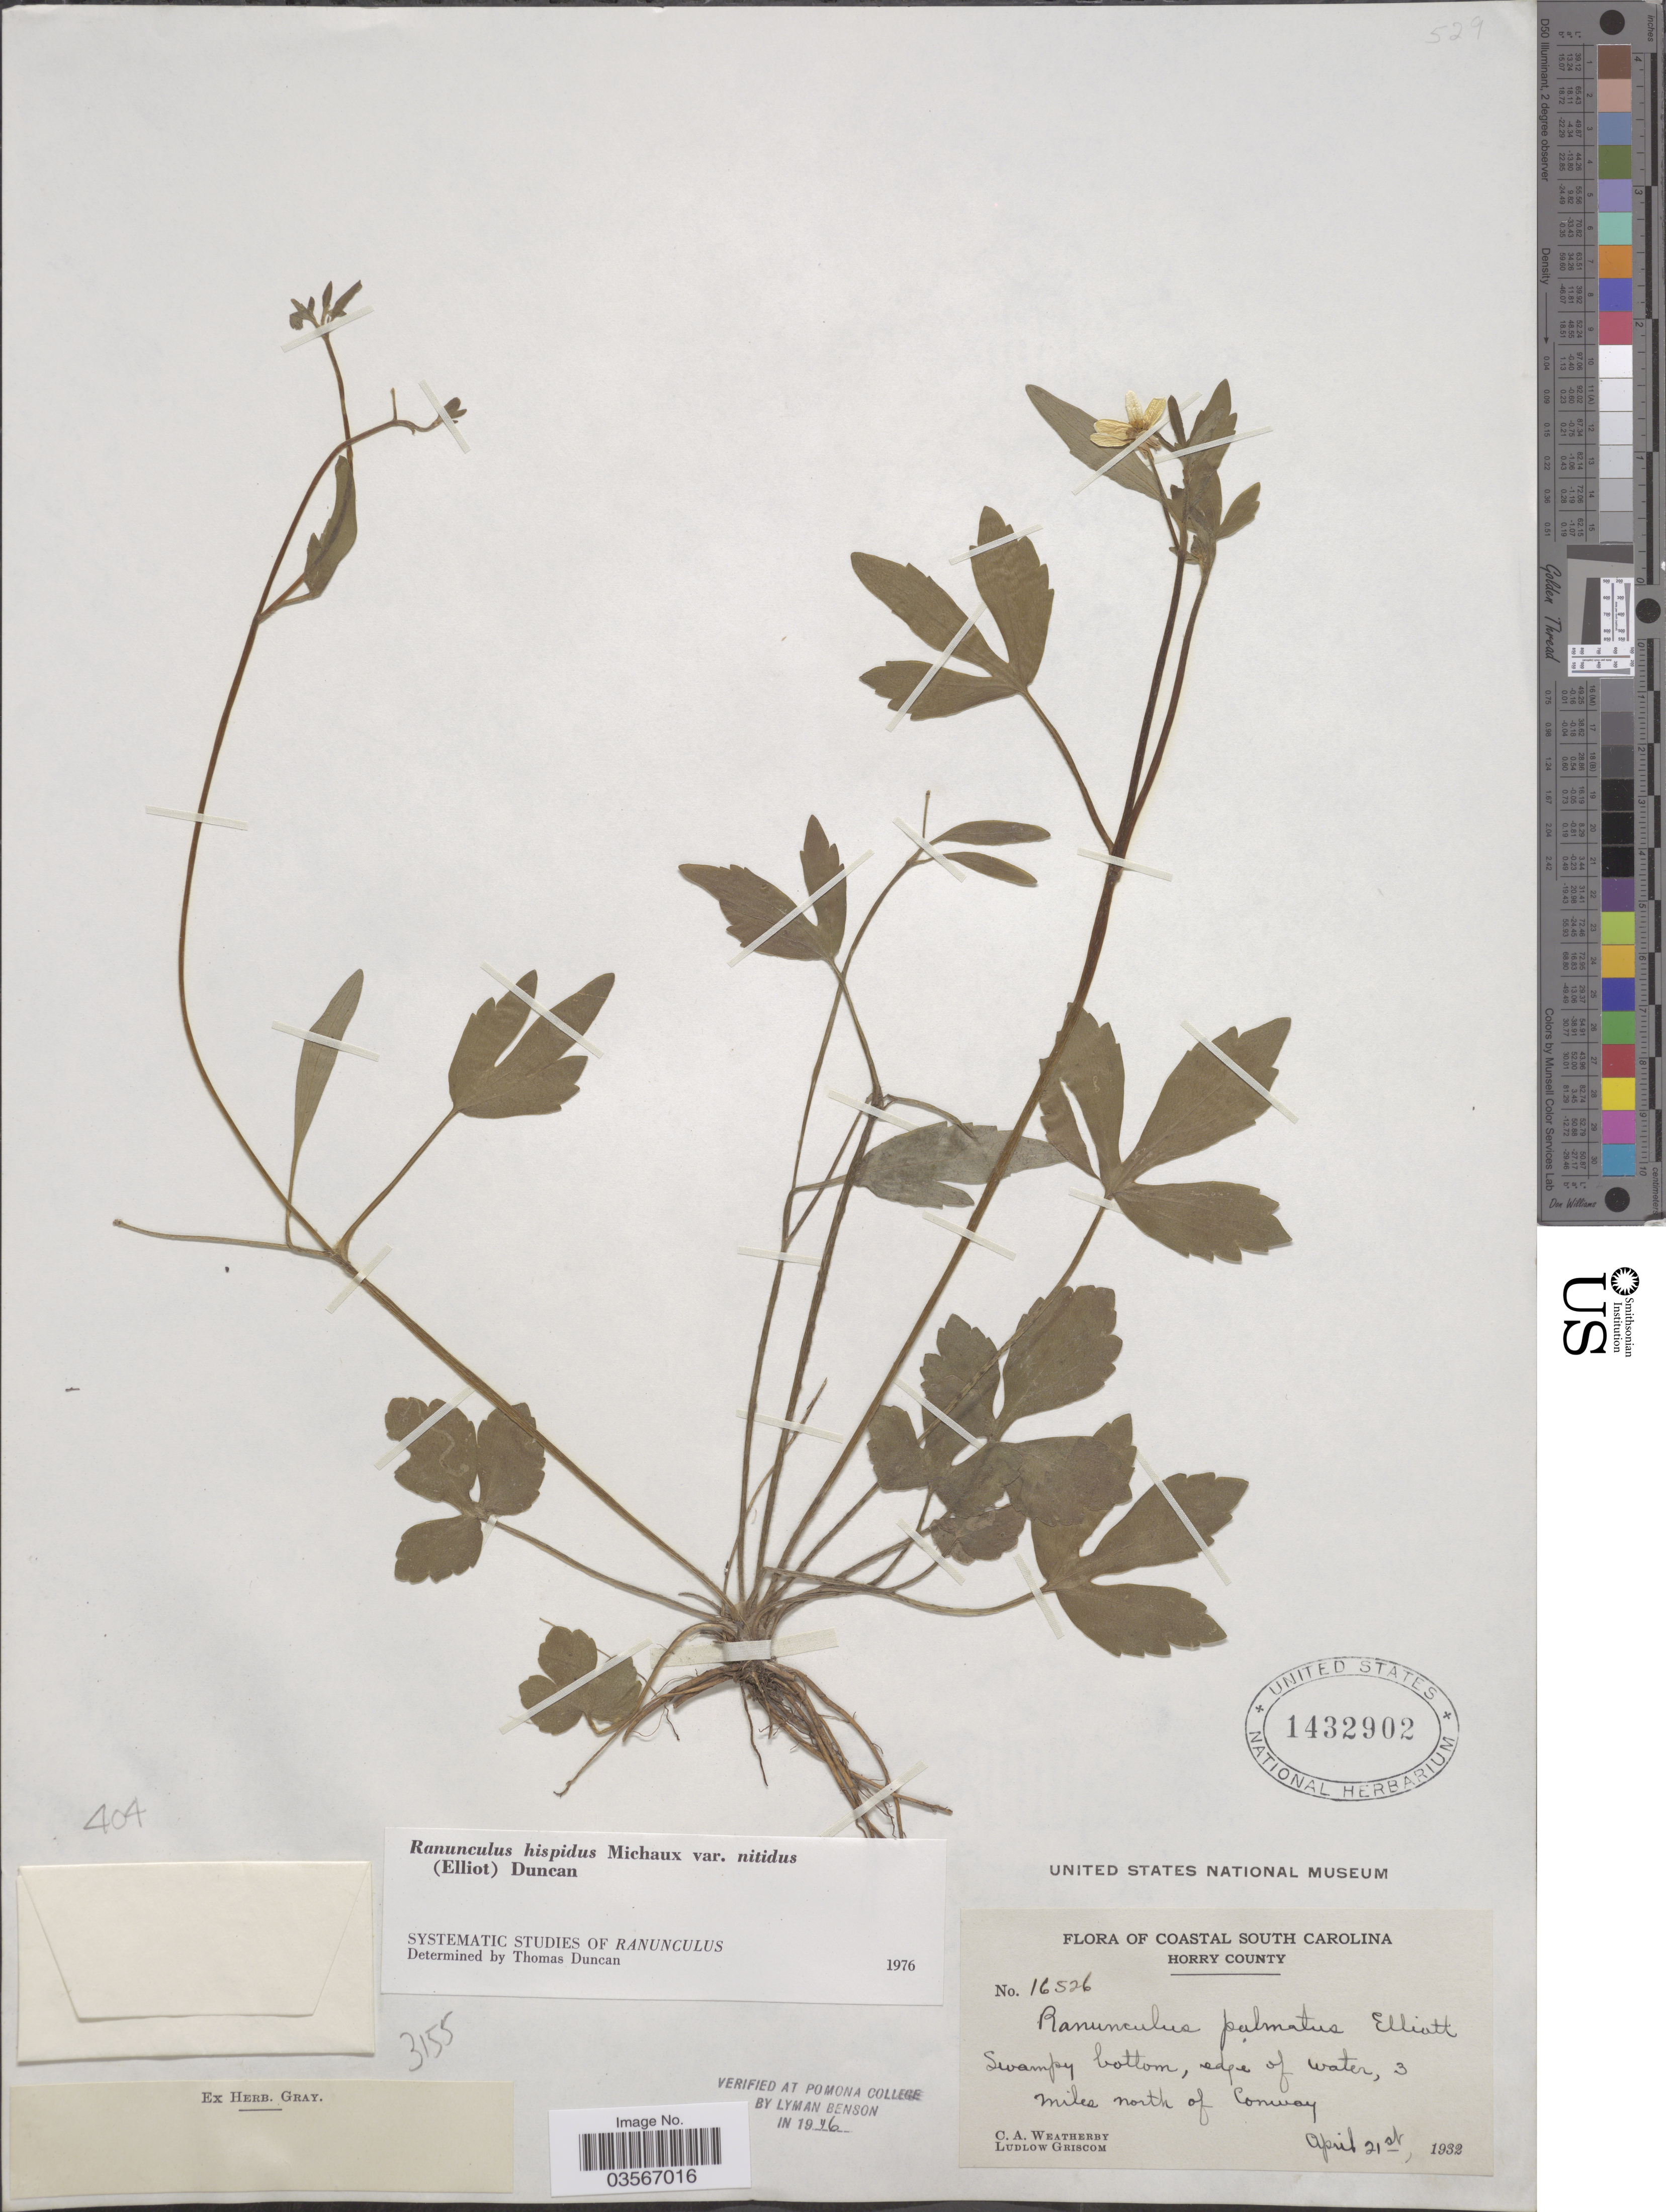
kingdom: Plantae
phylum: Tracheophyta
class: Magnoliopsida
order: Ranunculales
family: Ranunculaceae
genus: Ranunculus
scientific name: Ranunculus hispidus var. nitidus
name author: (Chapm.) T. Duncan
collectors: C. A. Weatherby & L. Griscom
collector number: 16526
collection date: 1932-04-21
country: United States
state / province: South Carolina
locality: Coastal South Carolina. Horry County. Swampy bottom, edge of water, 3 miles north of Cornway.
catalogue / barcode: US 1432902